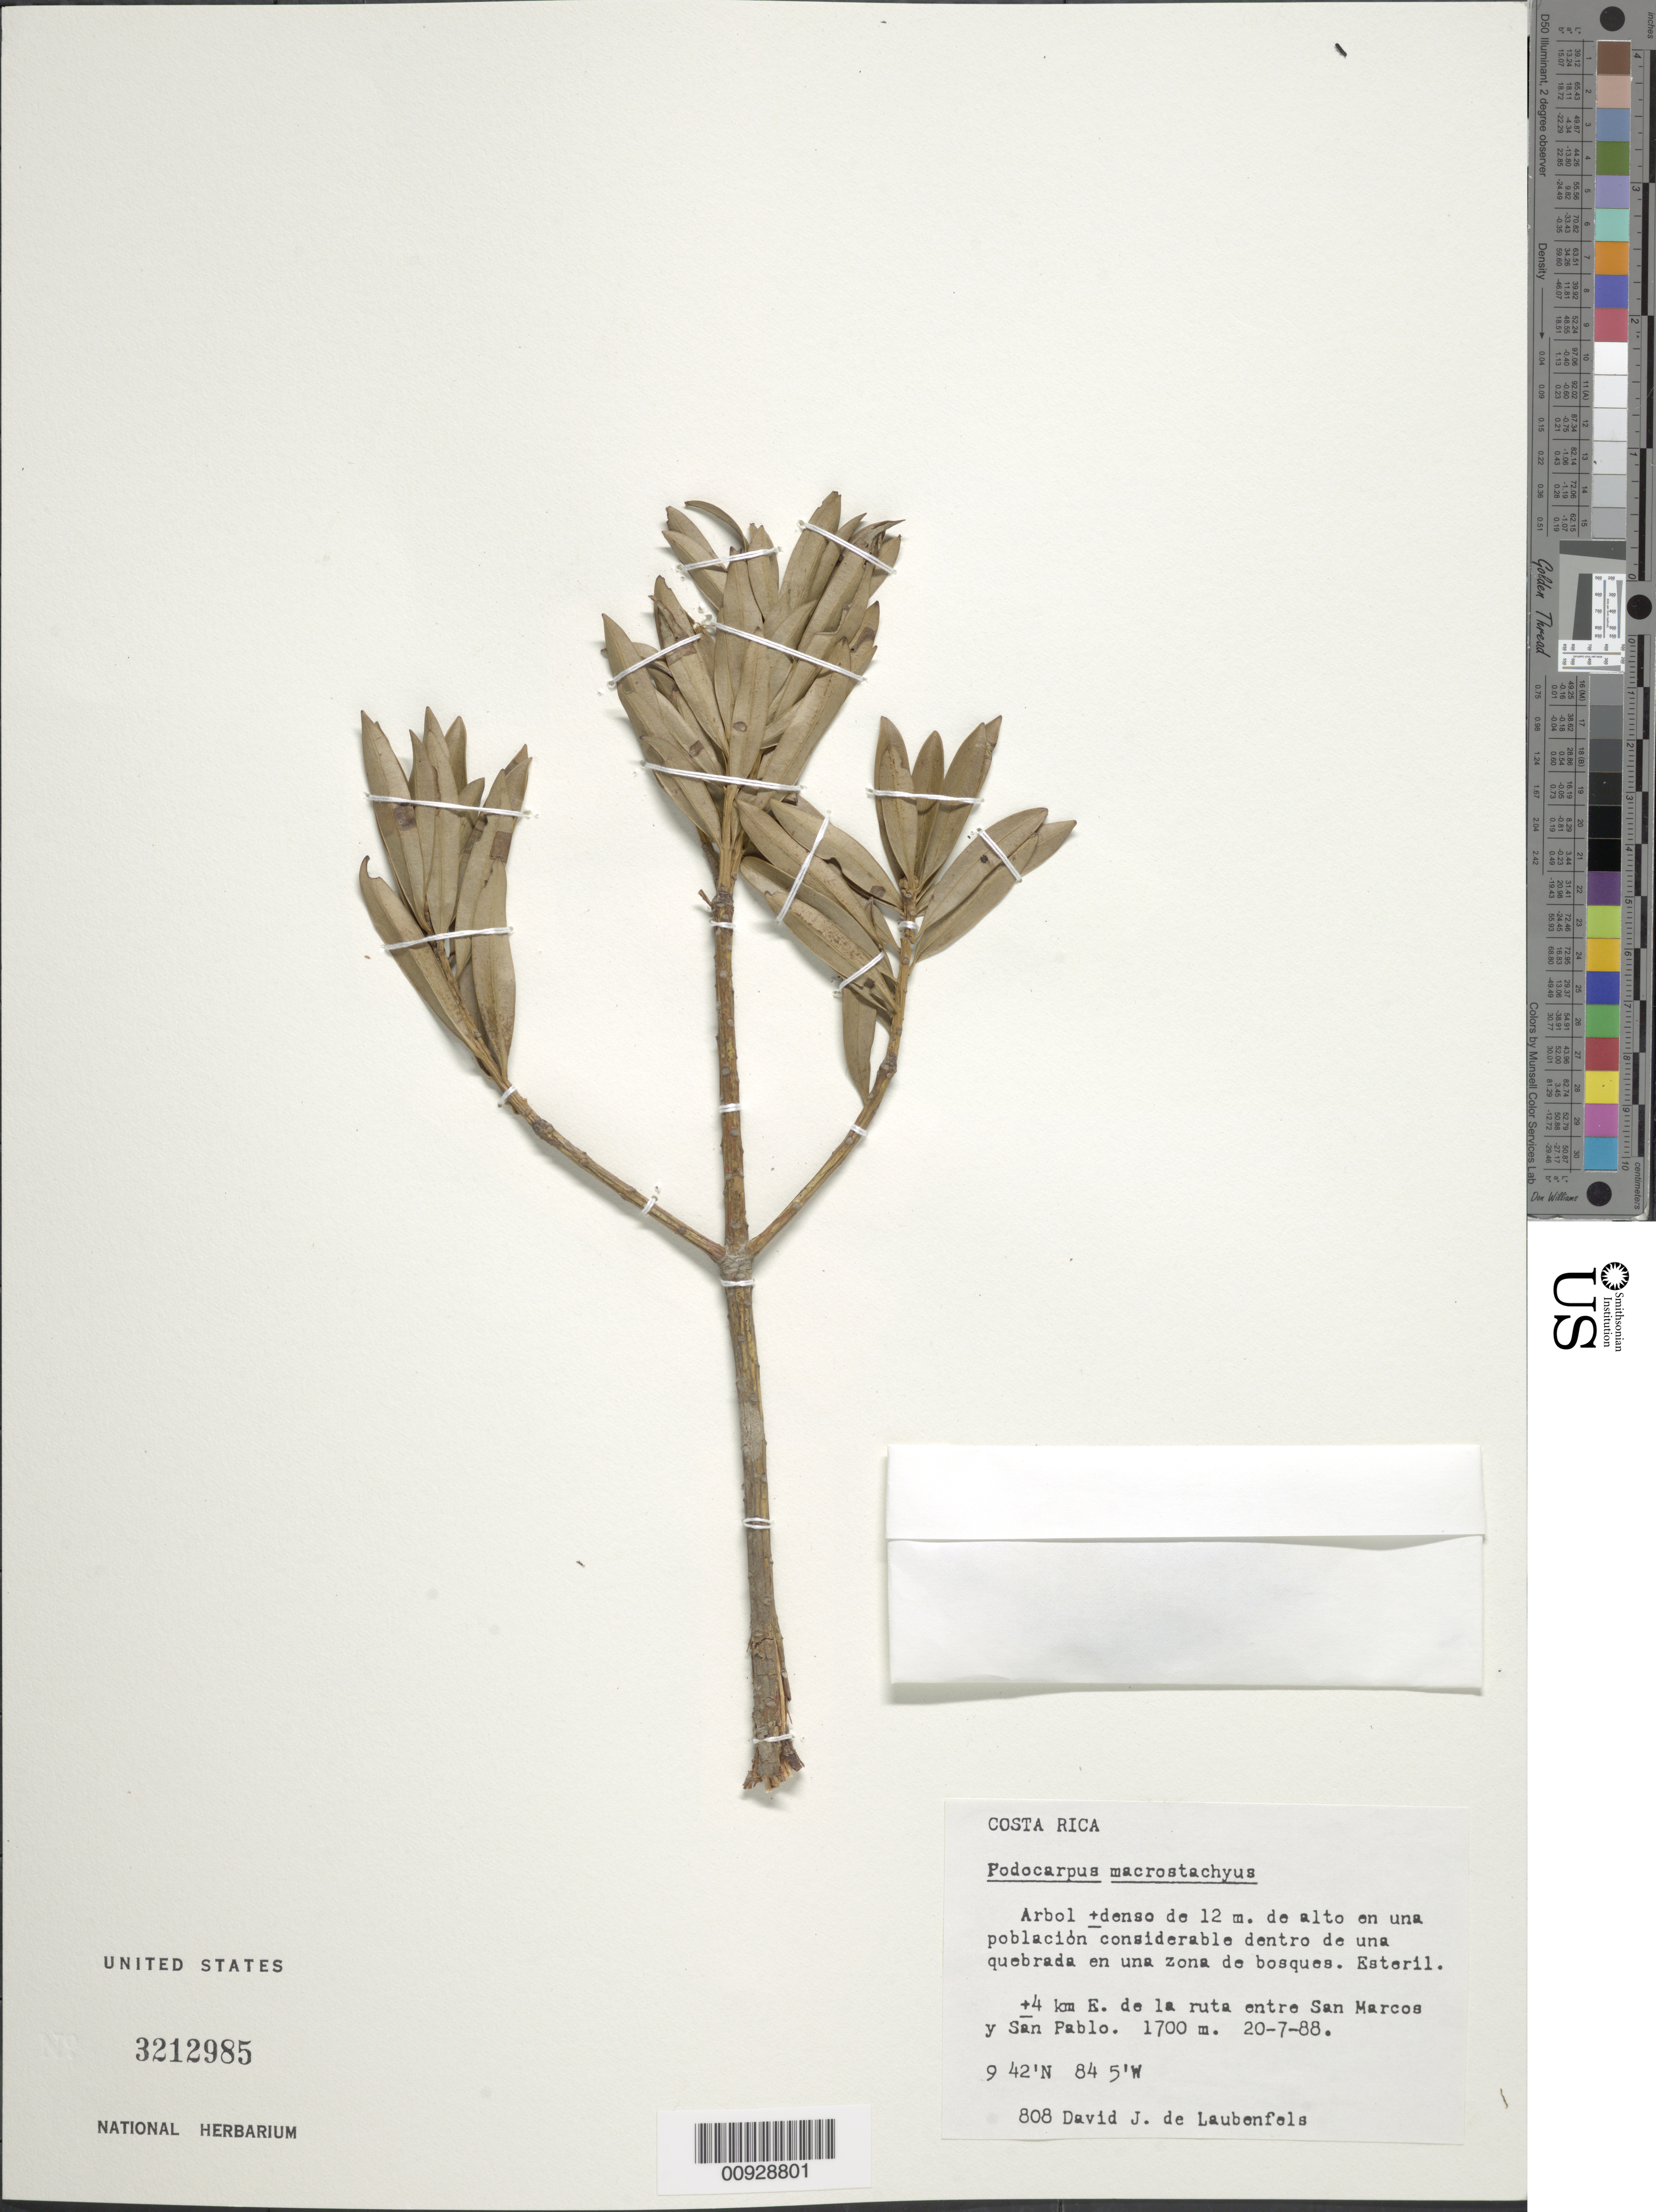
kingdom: Plantae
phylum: Tracheophyta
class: Pinopsida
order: Pinales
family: Podocarpaceae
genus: Podocarpus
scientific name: Podocarpus macrostachyus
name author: Parl.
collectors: D. J. de Laubenfels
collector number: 808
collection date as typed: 20 Jul 1988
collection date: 1988-07-20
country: Costa Rica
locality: ± 4 km. E de la ruta entre San Marcos y San Pablo.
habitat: Dentro de una quebrada en una zona de bosques.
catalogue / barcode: US 3212985